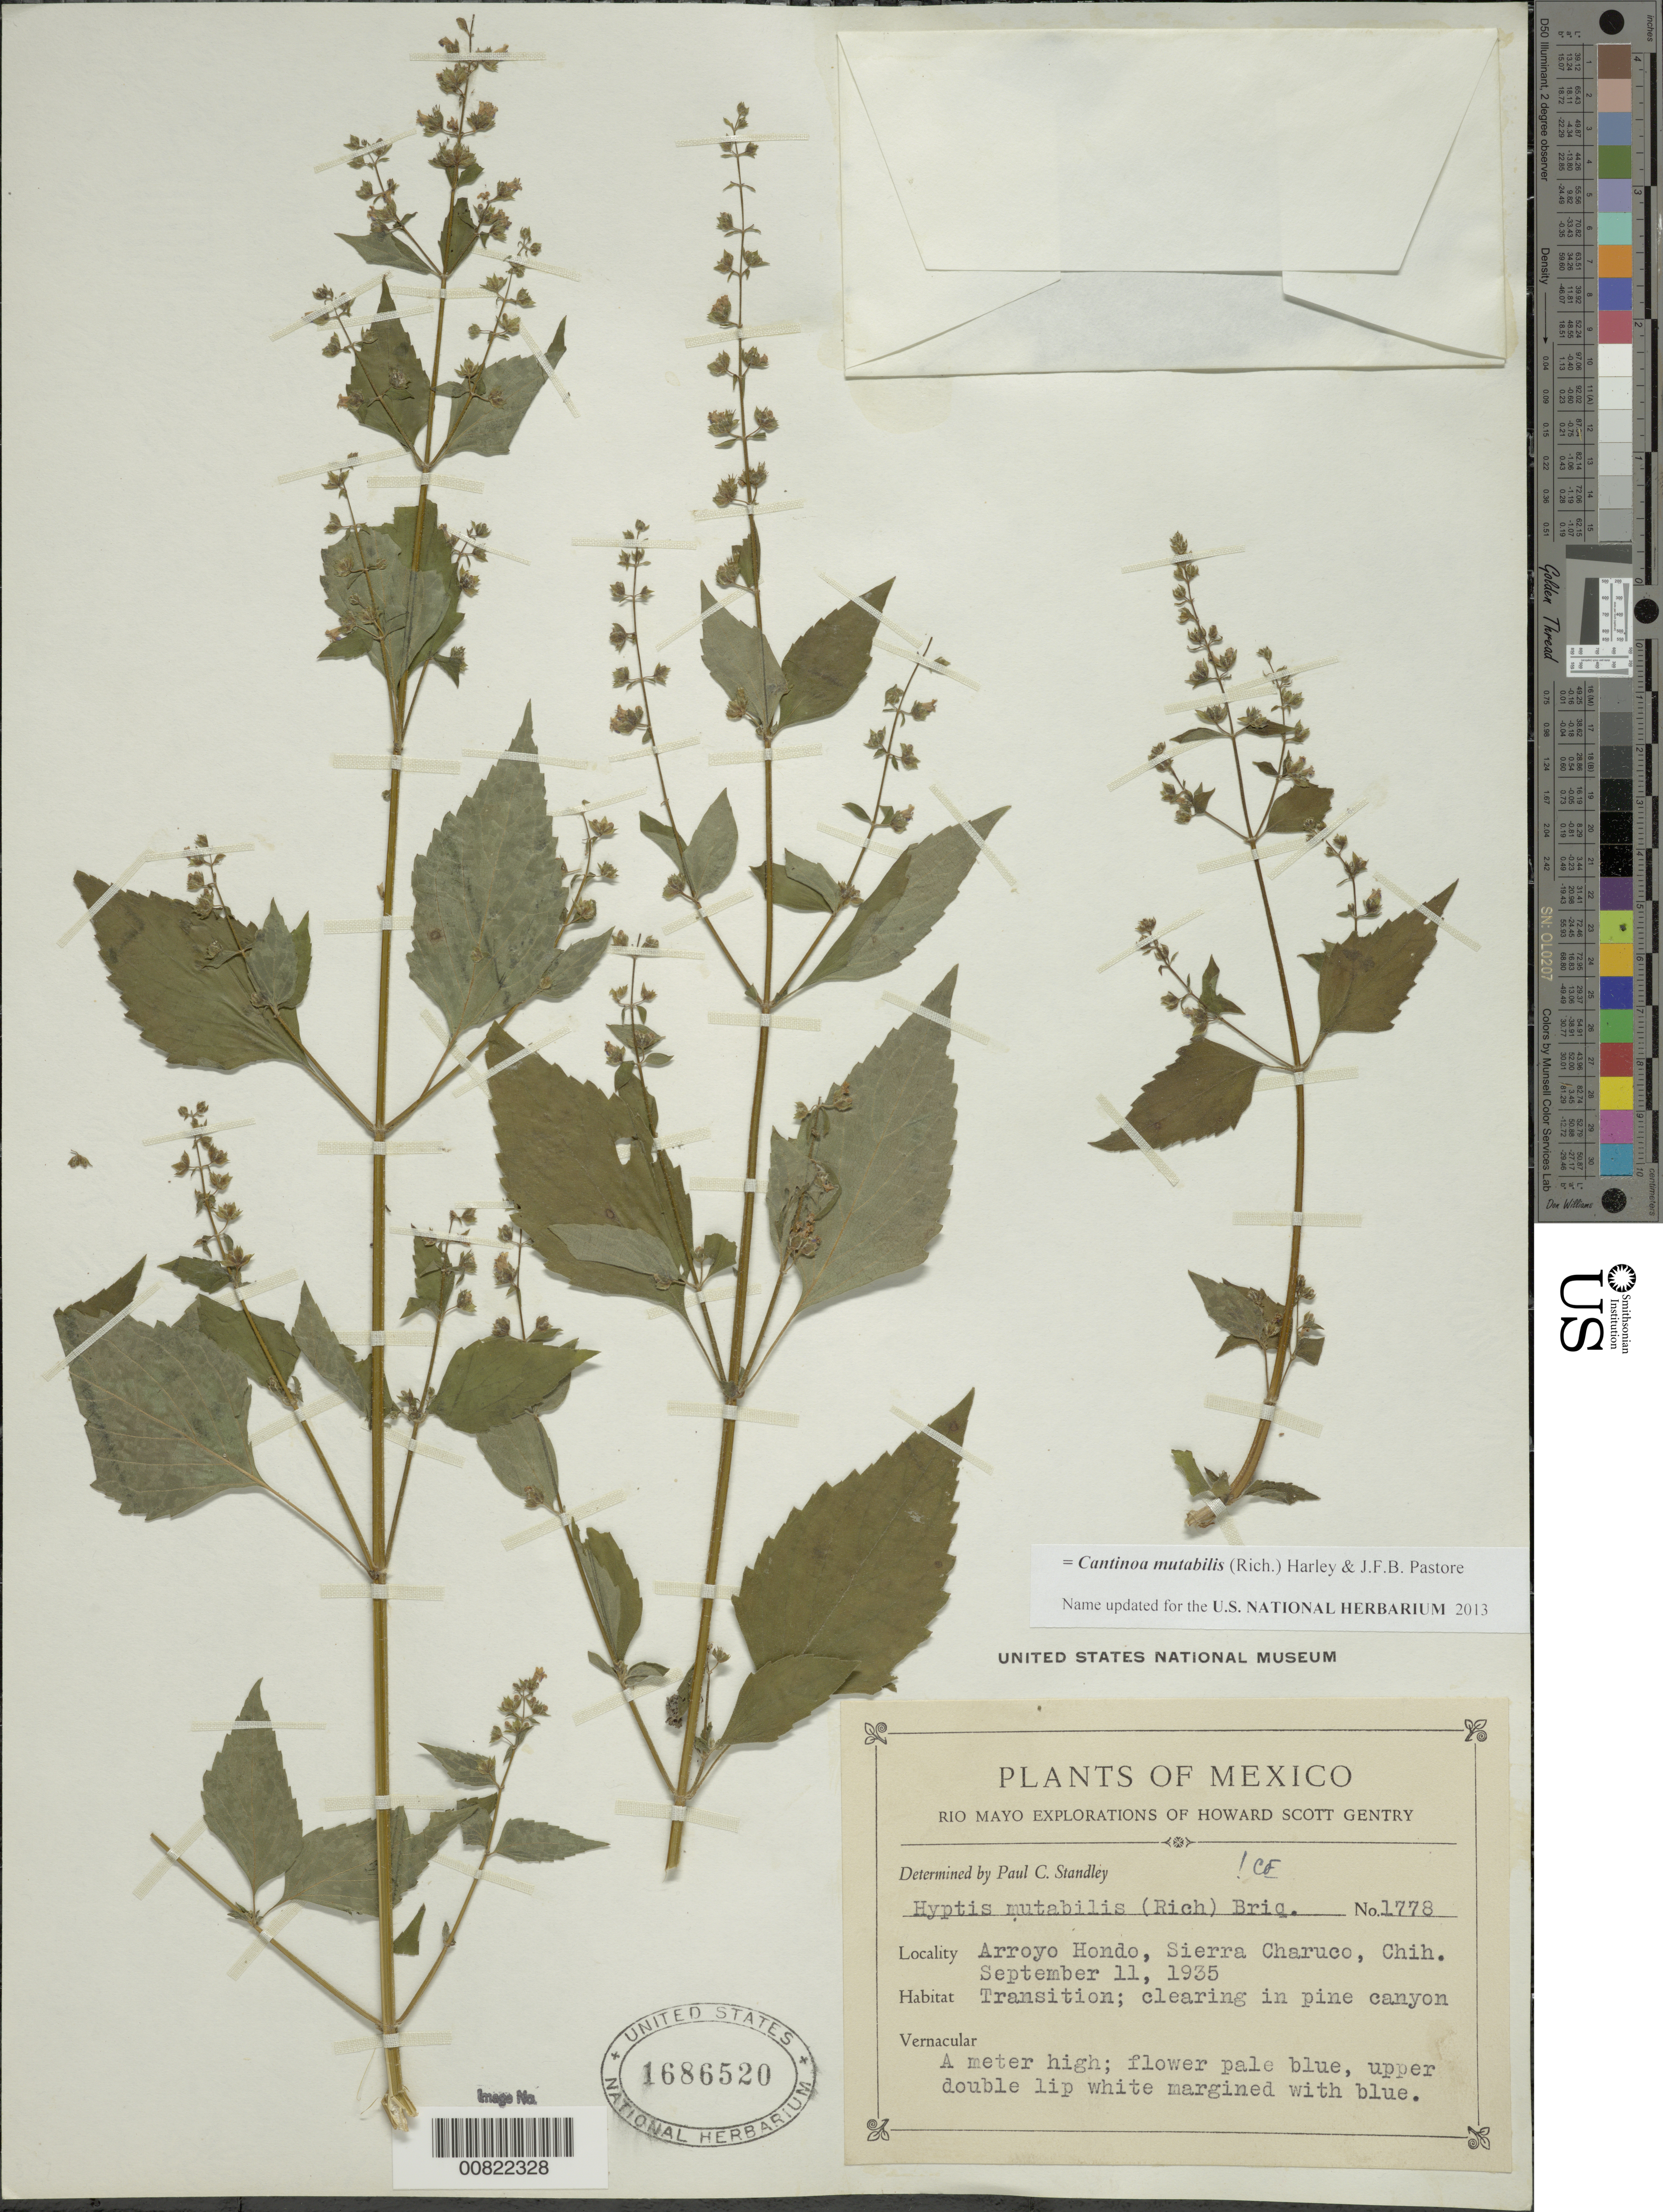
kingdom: Plantae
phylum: Tracheophyta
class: Magnoliopsida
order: Lamiales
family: Lamiaceae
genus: Hyptis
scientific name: Hyptis mutabilis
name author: (Rich.) Briq.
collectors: H. S. Gentry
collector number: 1778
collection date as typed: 11 Sep 1935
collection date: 1935-09-11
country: Mexico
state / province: Chihuahua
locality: Arroyo Hondo, Sierra Charuco, Chihuahua.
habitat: Transition; clearing in pine canyon.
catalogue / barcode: US 1686520